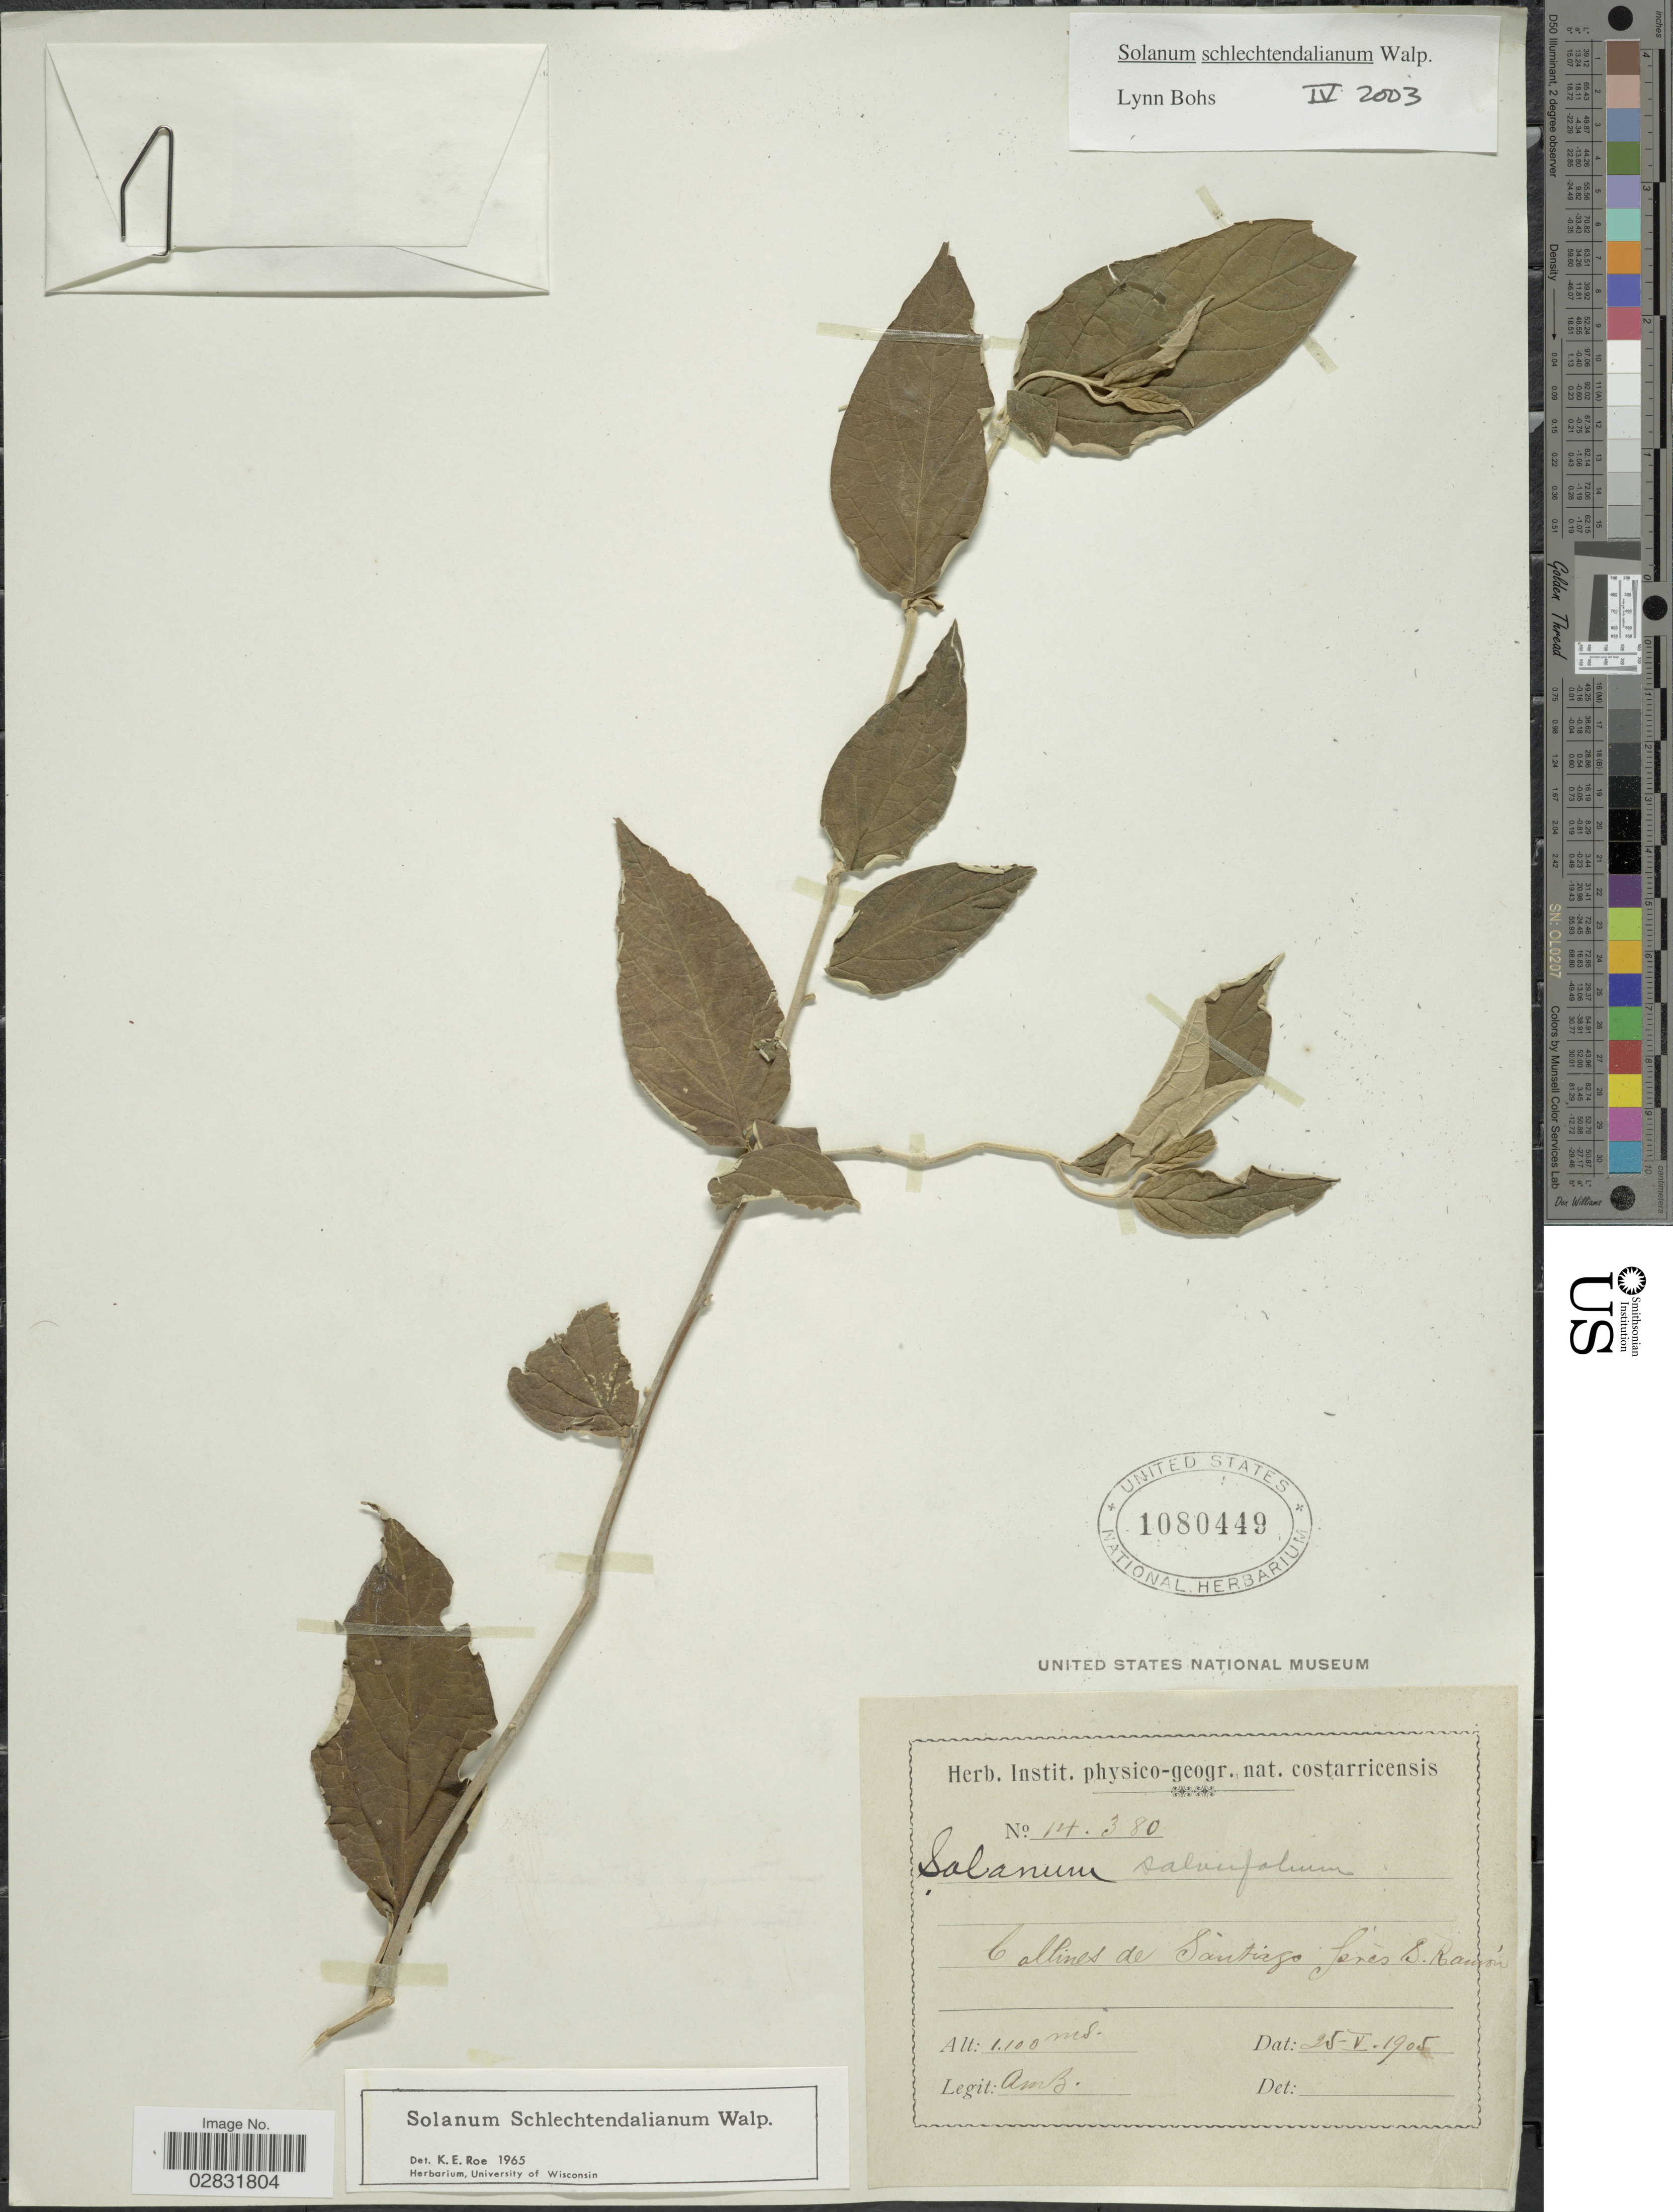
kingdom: Plantae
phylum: Tracheophyta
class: Magnoliopsida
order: Solanales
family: Solanaceae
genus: Solanum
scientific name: Solanum schlechtendalianum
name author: Walp.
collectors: A. Brenes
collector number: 14380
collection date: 1905-05-25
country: Costa Rica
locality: Collines de Santiago près S. Ramón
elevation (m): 1100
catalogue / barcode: US 1080449